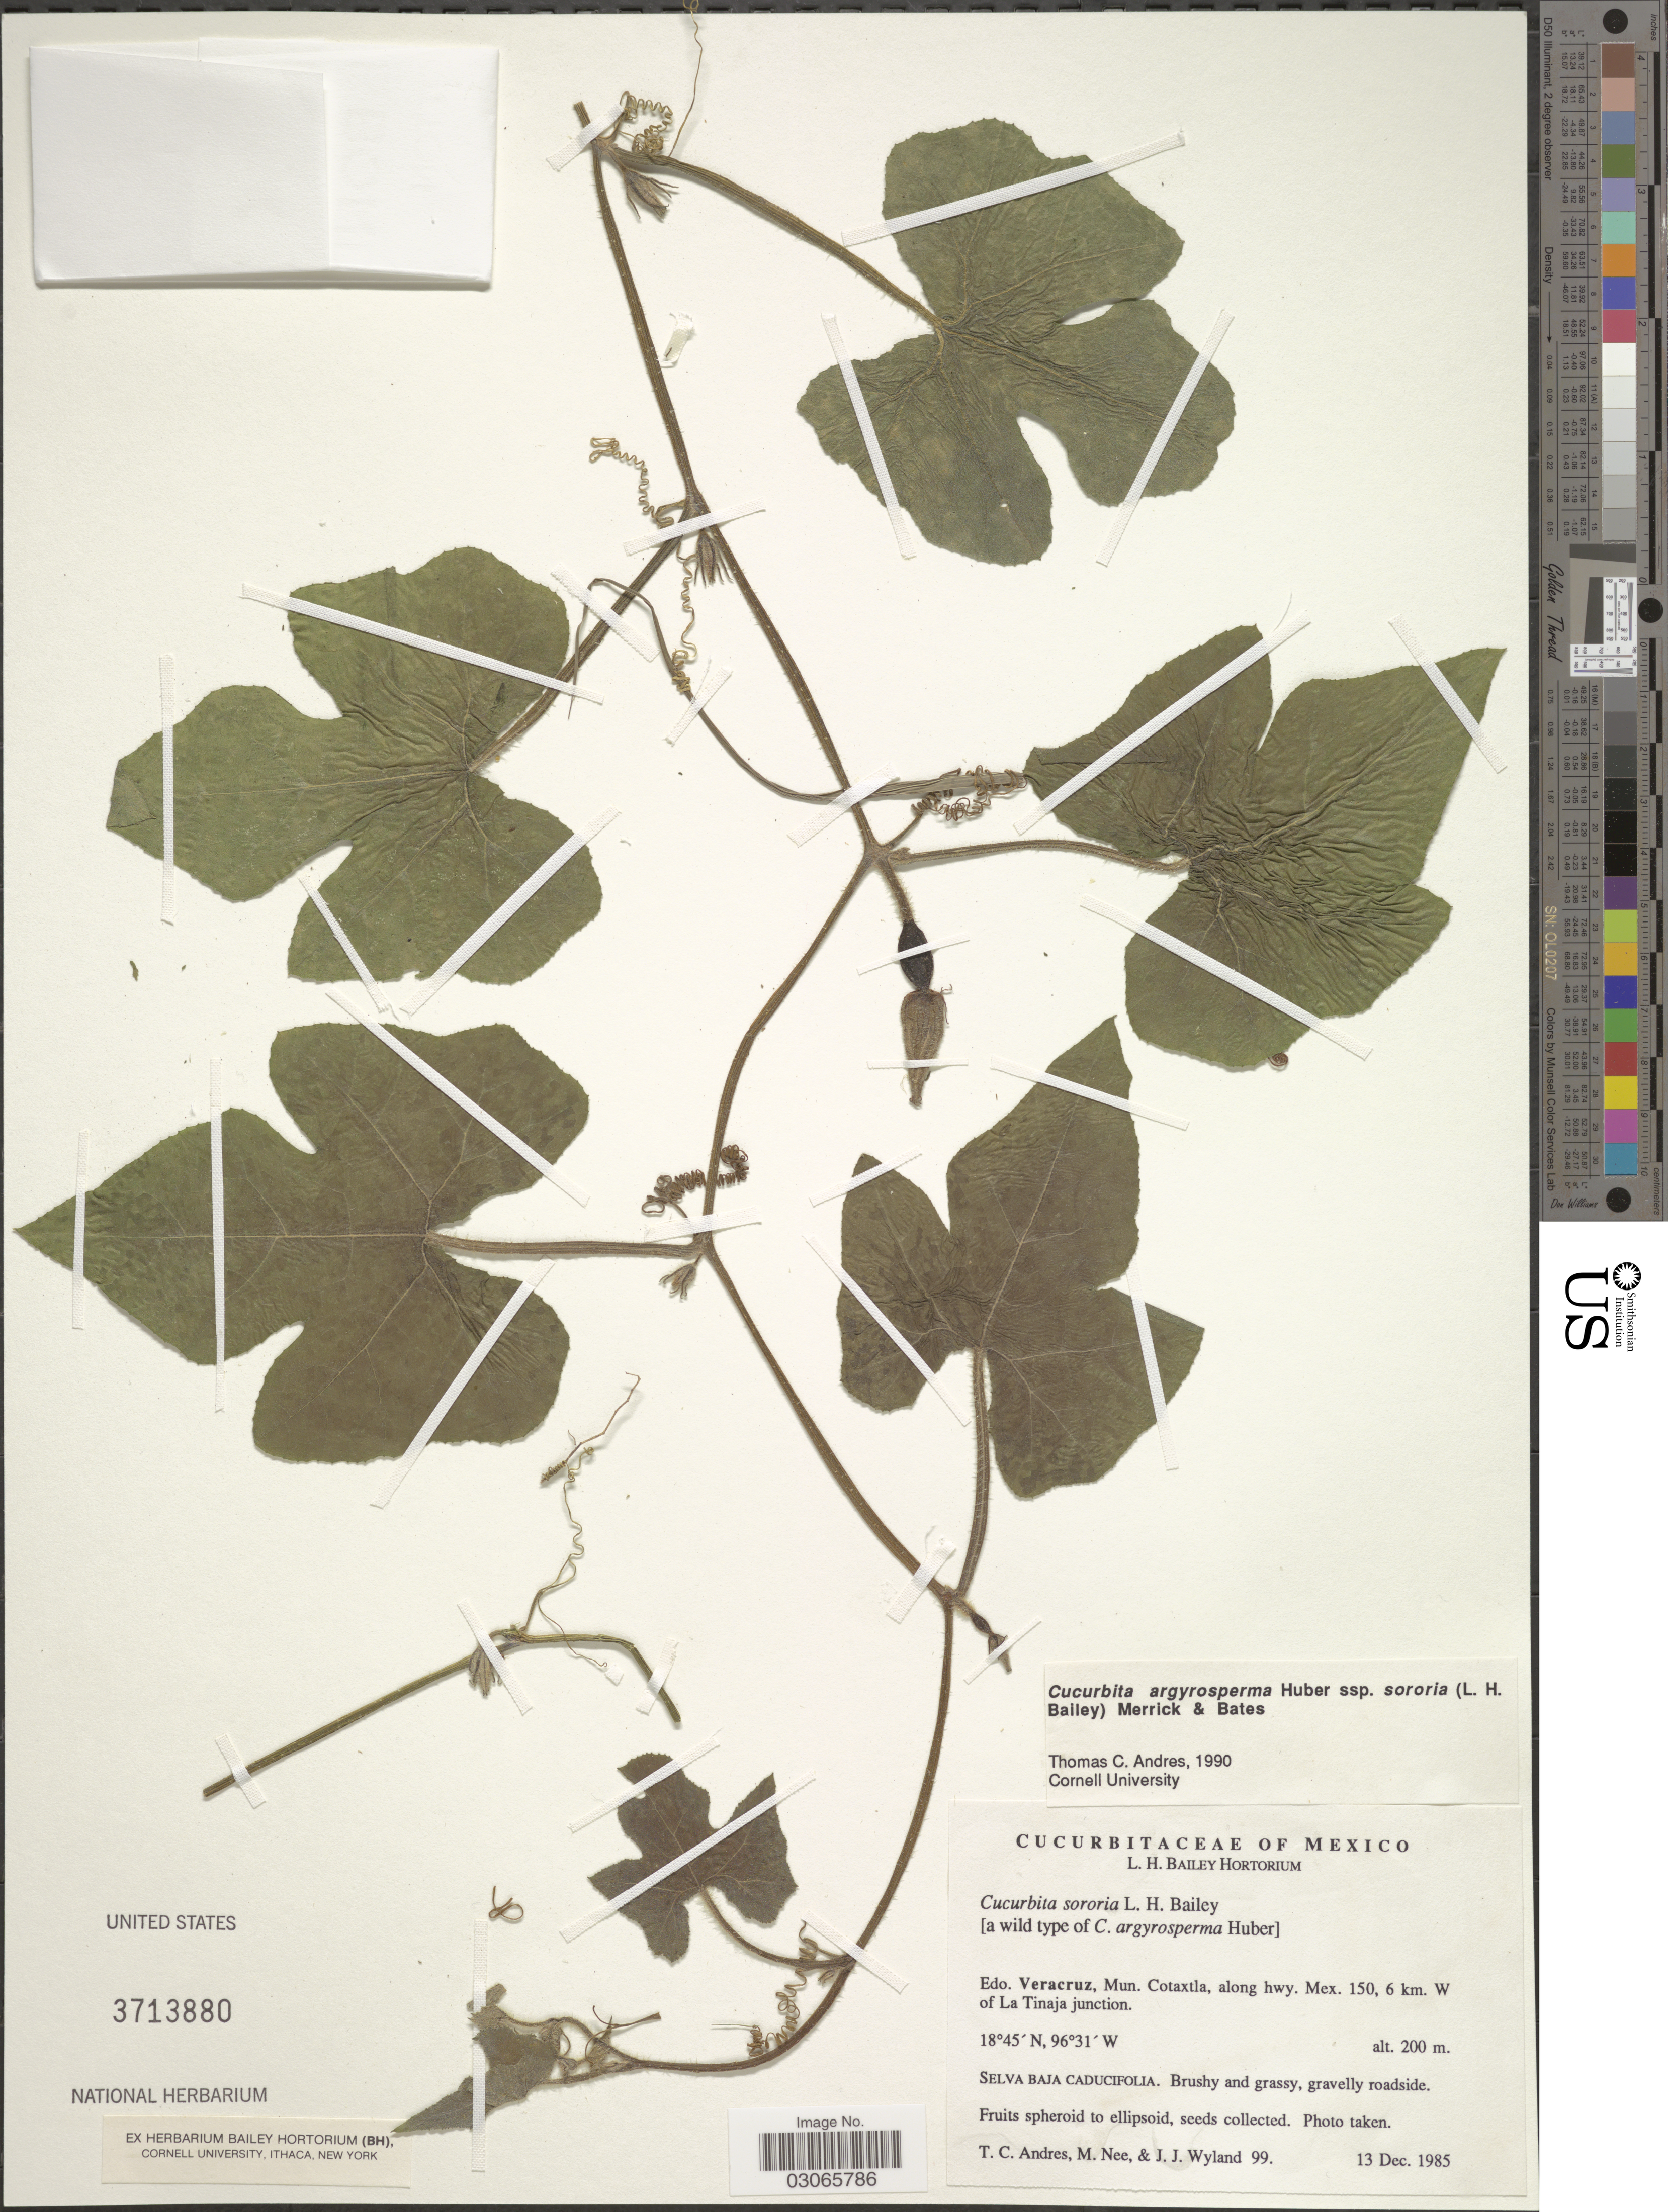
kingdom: Plantae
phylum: Tracheophyta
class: Magnoliopsida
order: Cucurbitales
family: Cucurbitaceae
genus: Cucurbita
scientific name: Cucurbita argyrosperma subsp. sororia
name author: (L.H. Bailey) Merrick & D.M. Bates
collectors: T. C. Andres & M. Nee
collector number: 99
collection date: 1985-12-13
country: Mexico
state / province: Veracruz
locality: Mun. Cotaxtla, along hwy. Mex. 150, 6 km. W of La Tinaja junction.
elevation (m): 200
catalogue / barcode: US 3713880